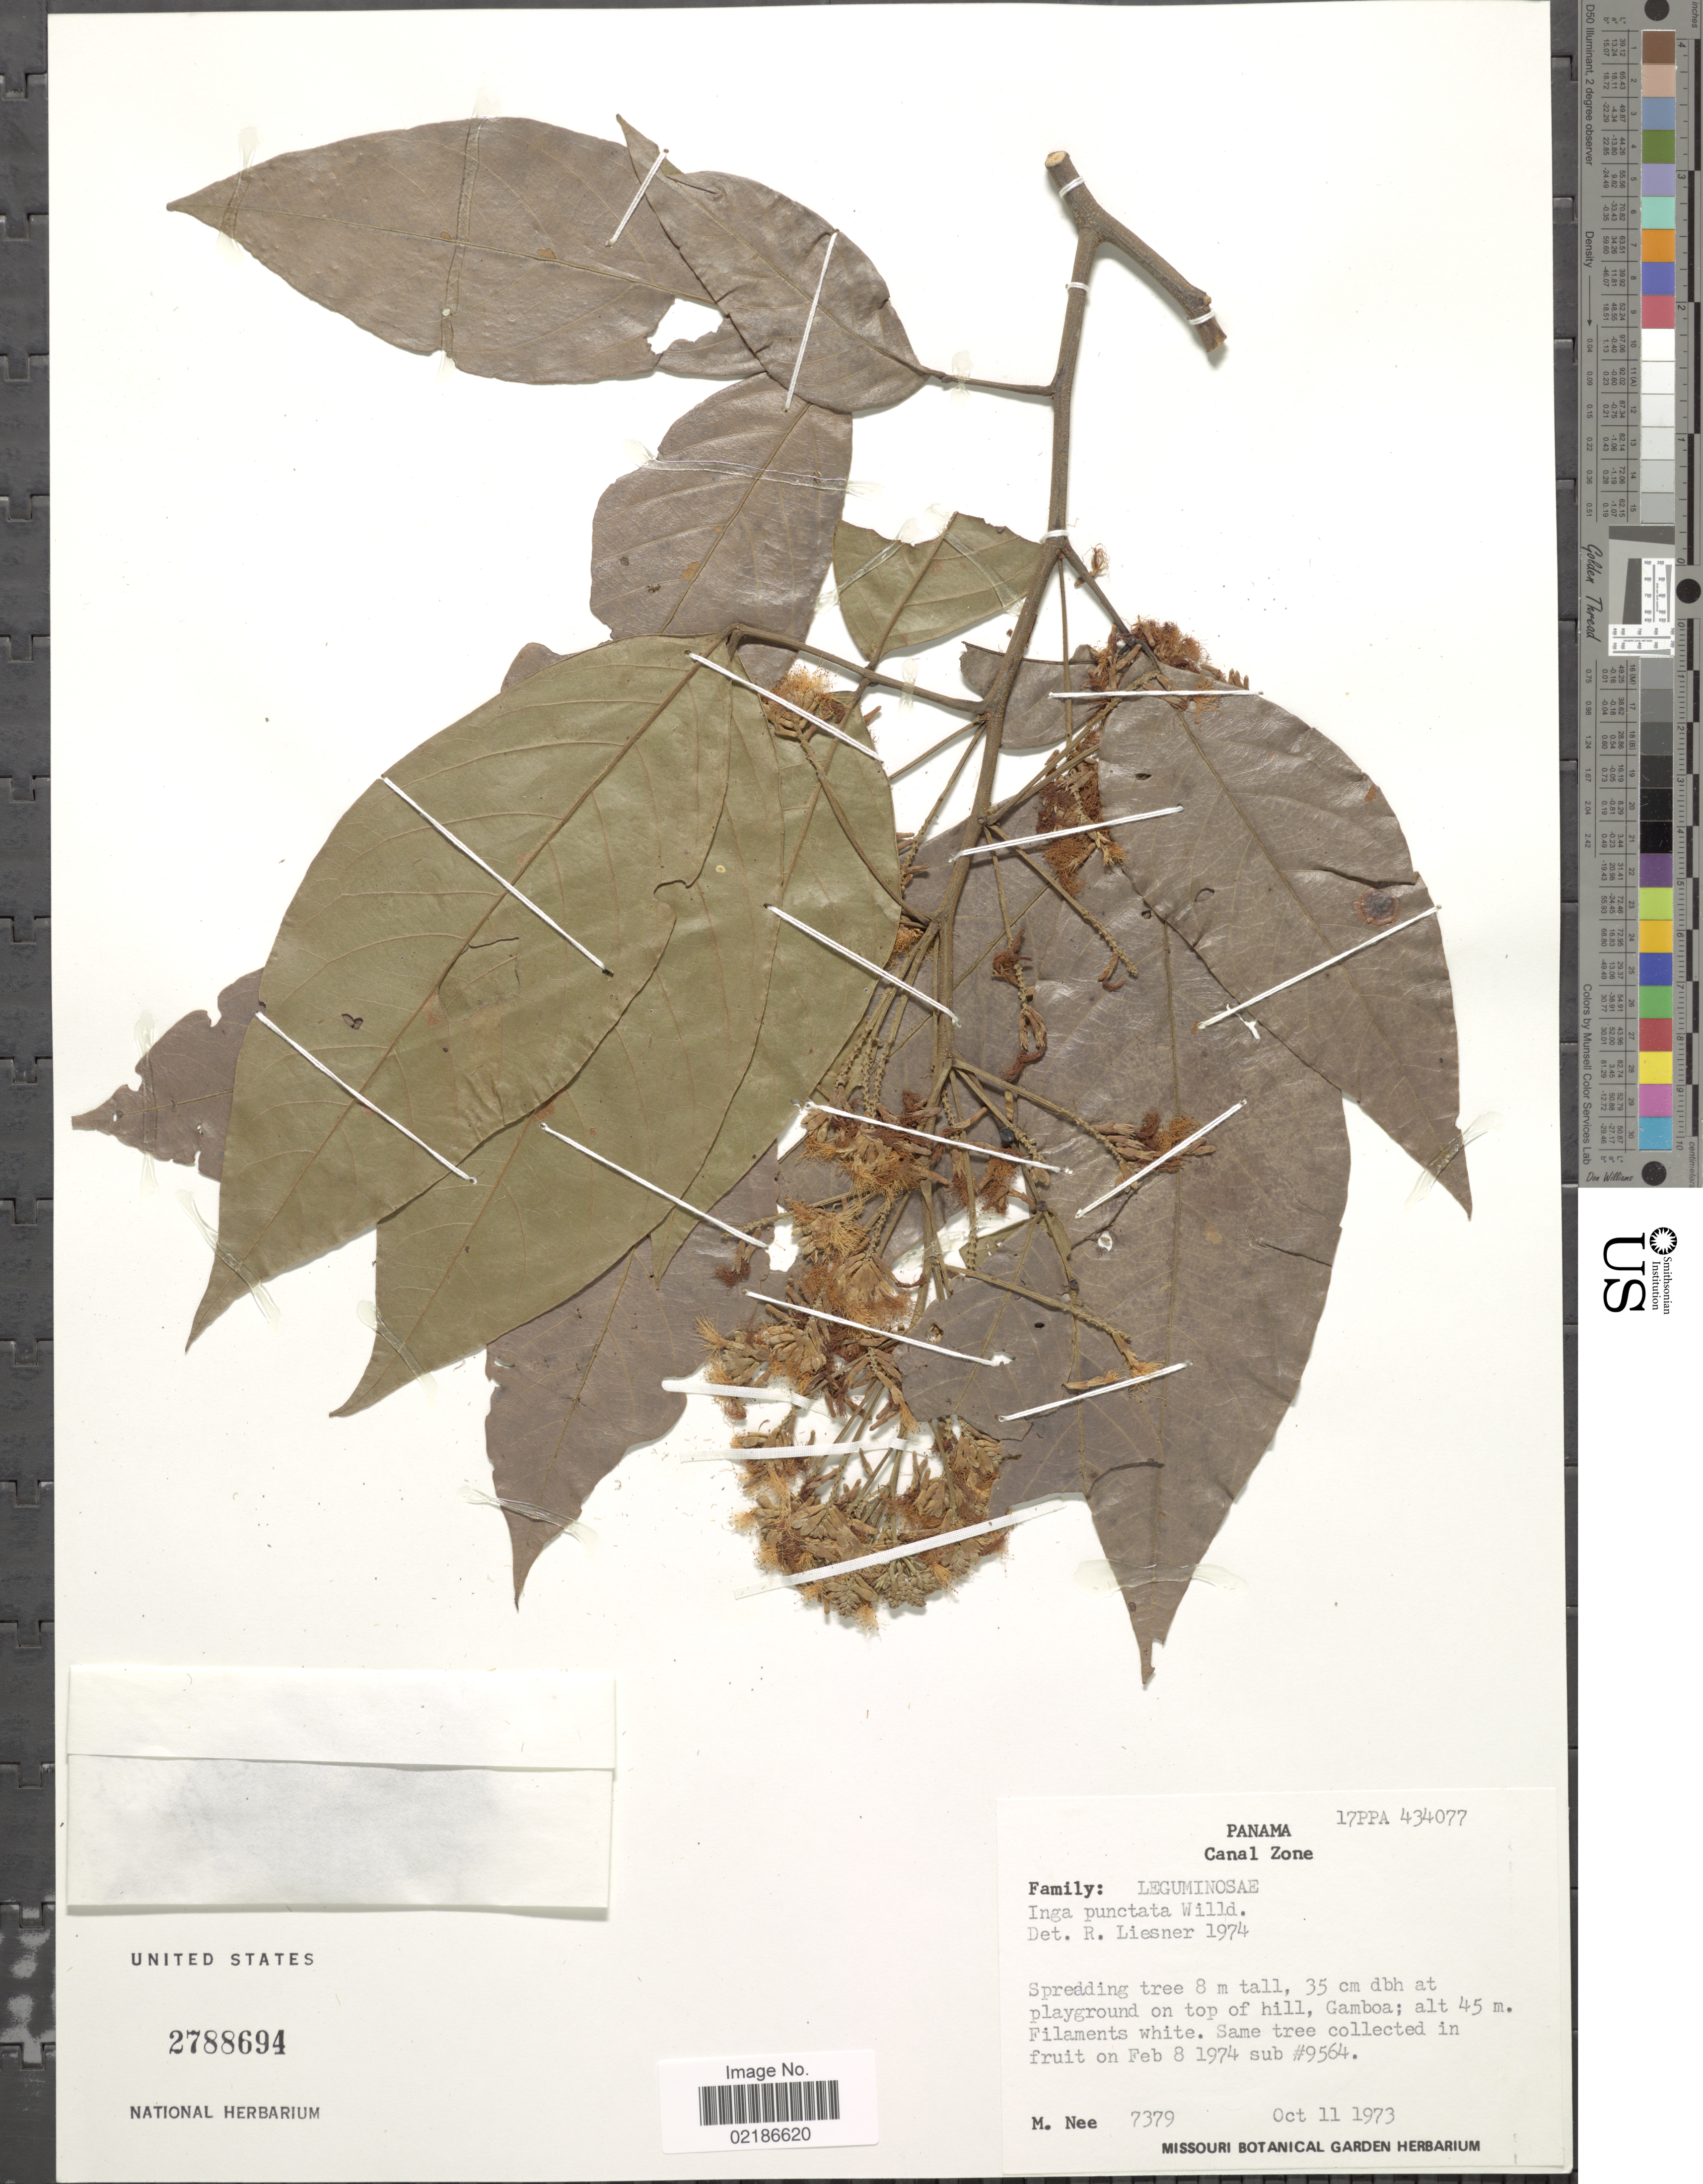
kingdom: Plantae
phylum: Tracheophyta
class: Magnoliopsida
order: Fabales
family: Fabaceae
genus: Inga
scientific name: Inga punctata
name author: Willd.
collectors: M. Nee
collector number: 7379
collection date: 1973-10-11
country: Panama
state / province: Colón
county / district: Canal Zone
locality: Canal Zone, Gamboa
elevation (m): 45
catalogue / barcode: US 2788694